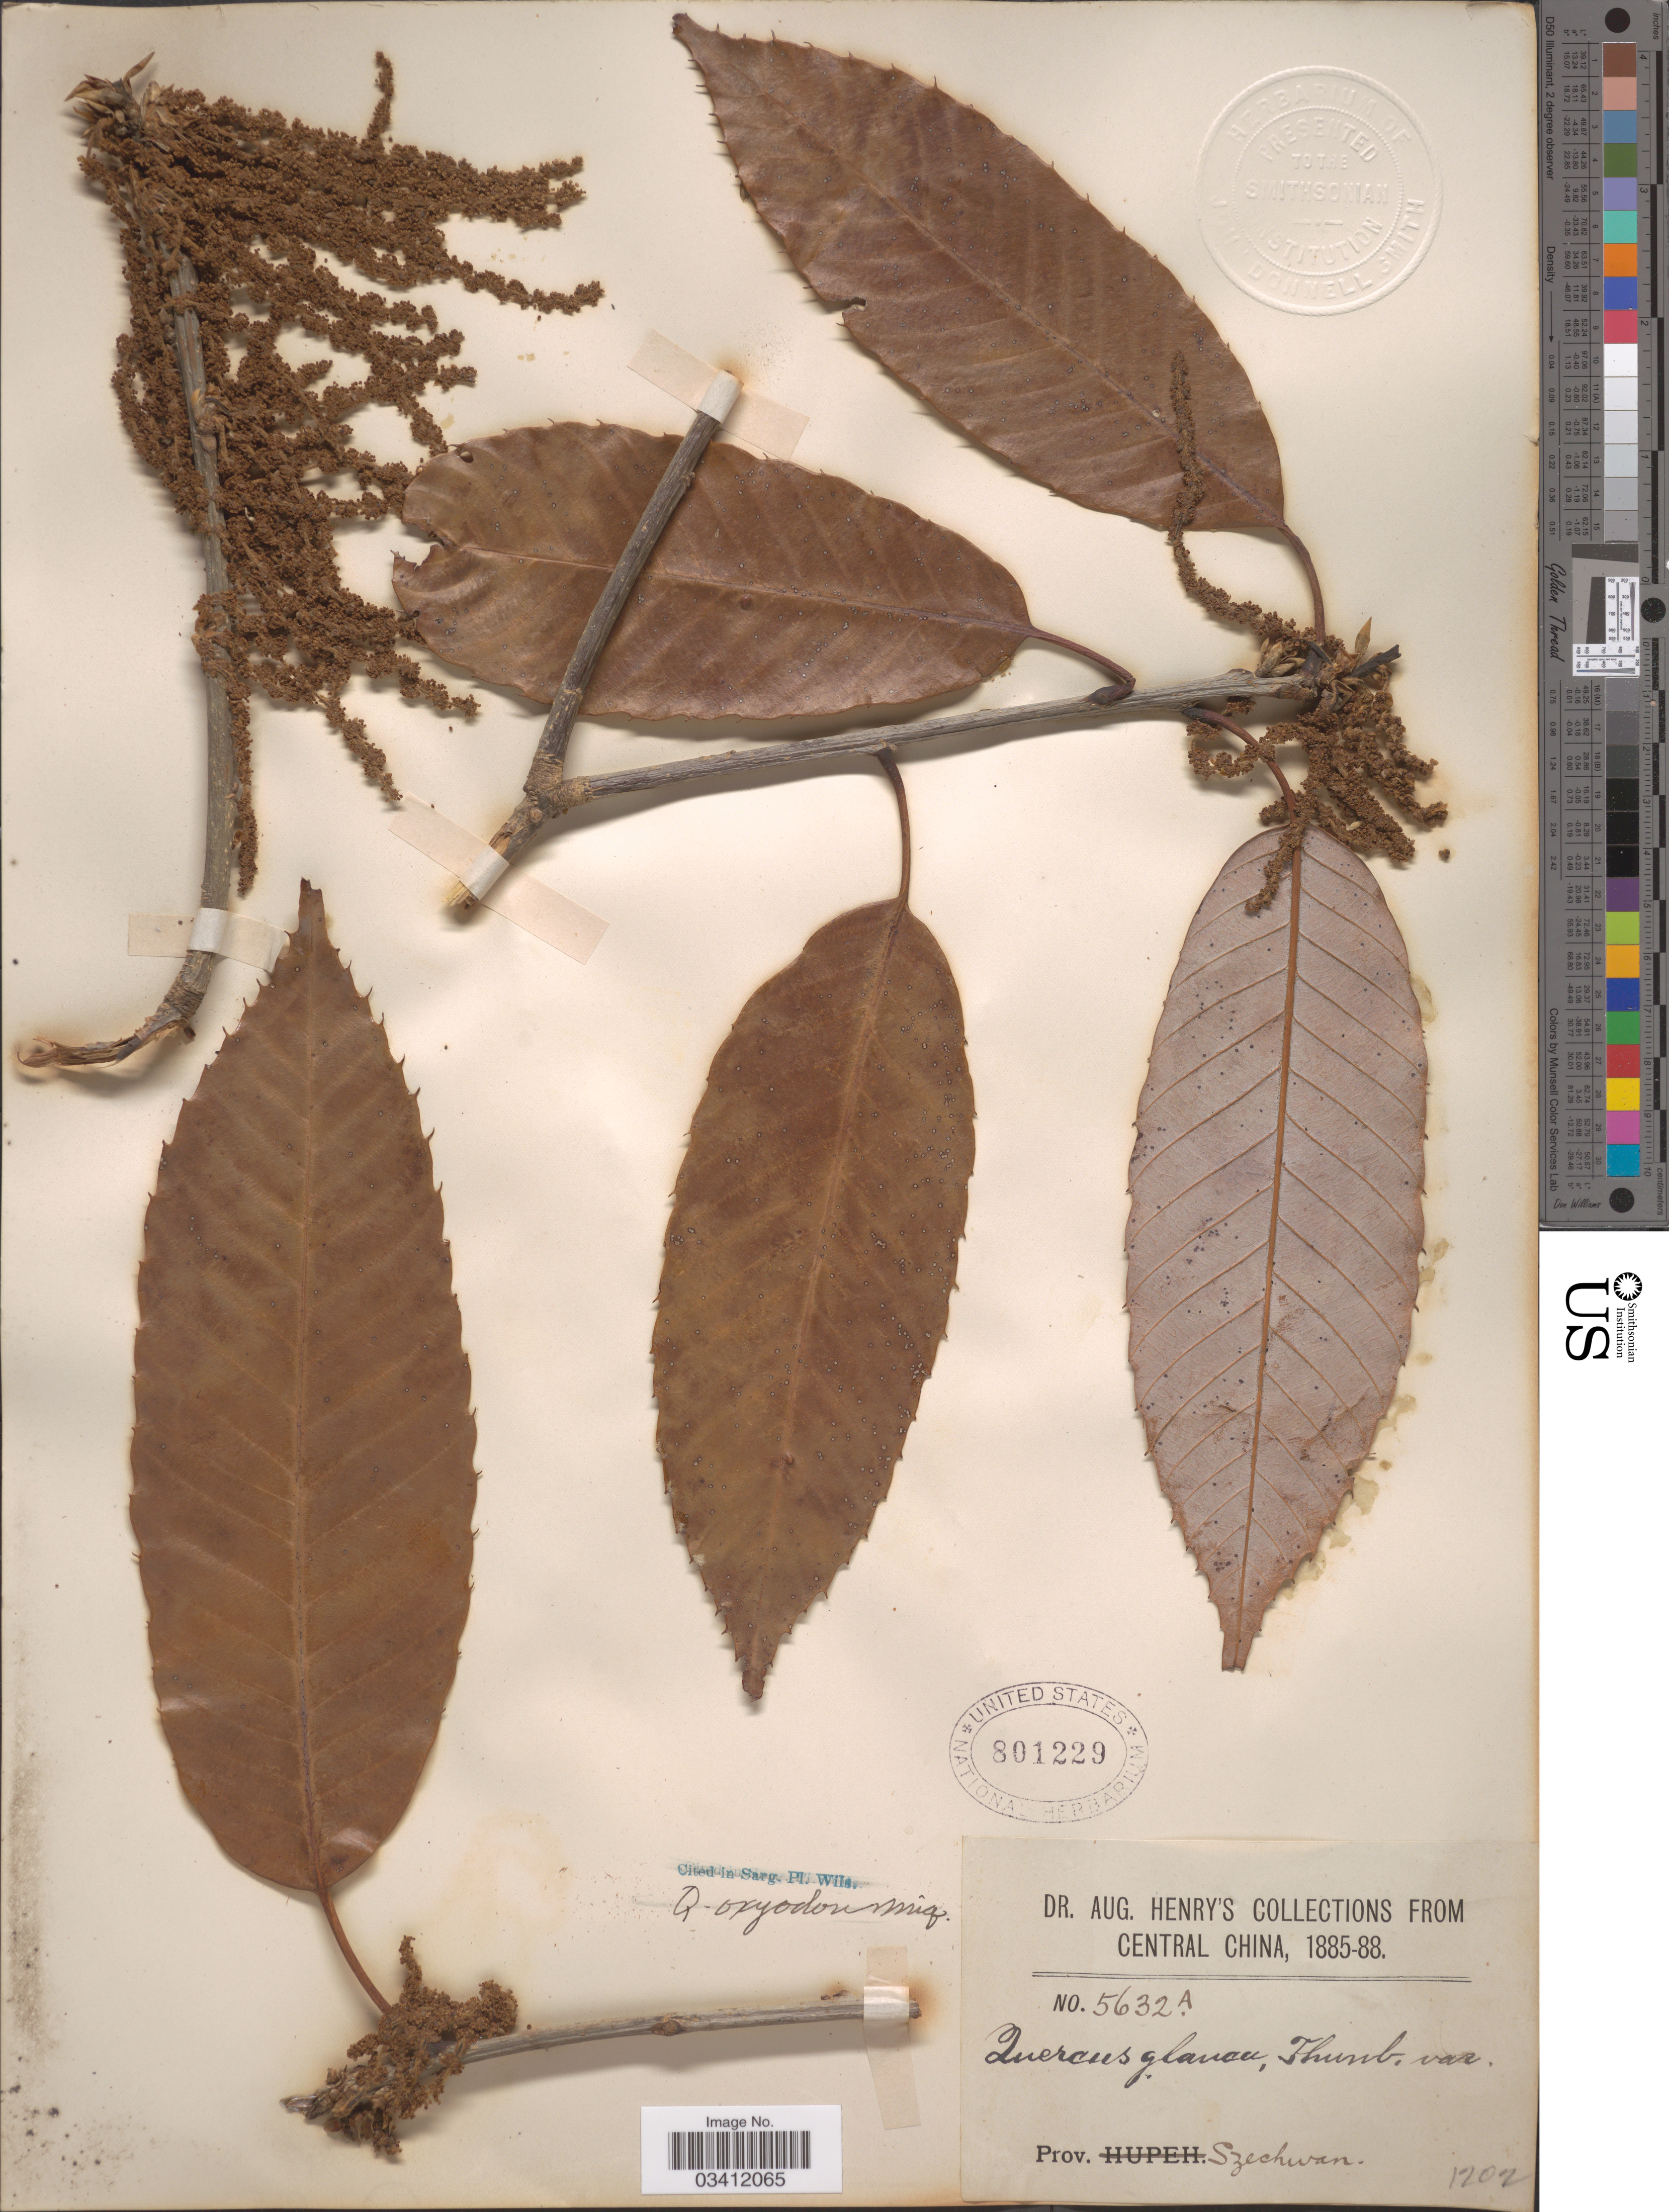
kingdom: Plantae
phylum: Tracheophyta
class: Magnoliopsida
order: Fagales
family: Fagaceae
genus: Quercus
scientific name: Quercus oxyodon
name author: Miq.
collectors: A. Henry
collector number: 5632 A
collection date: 1885/1888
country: China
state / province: Sichuan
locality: Central China, Prov. Szechwan.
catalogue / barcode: US 801229